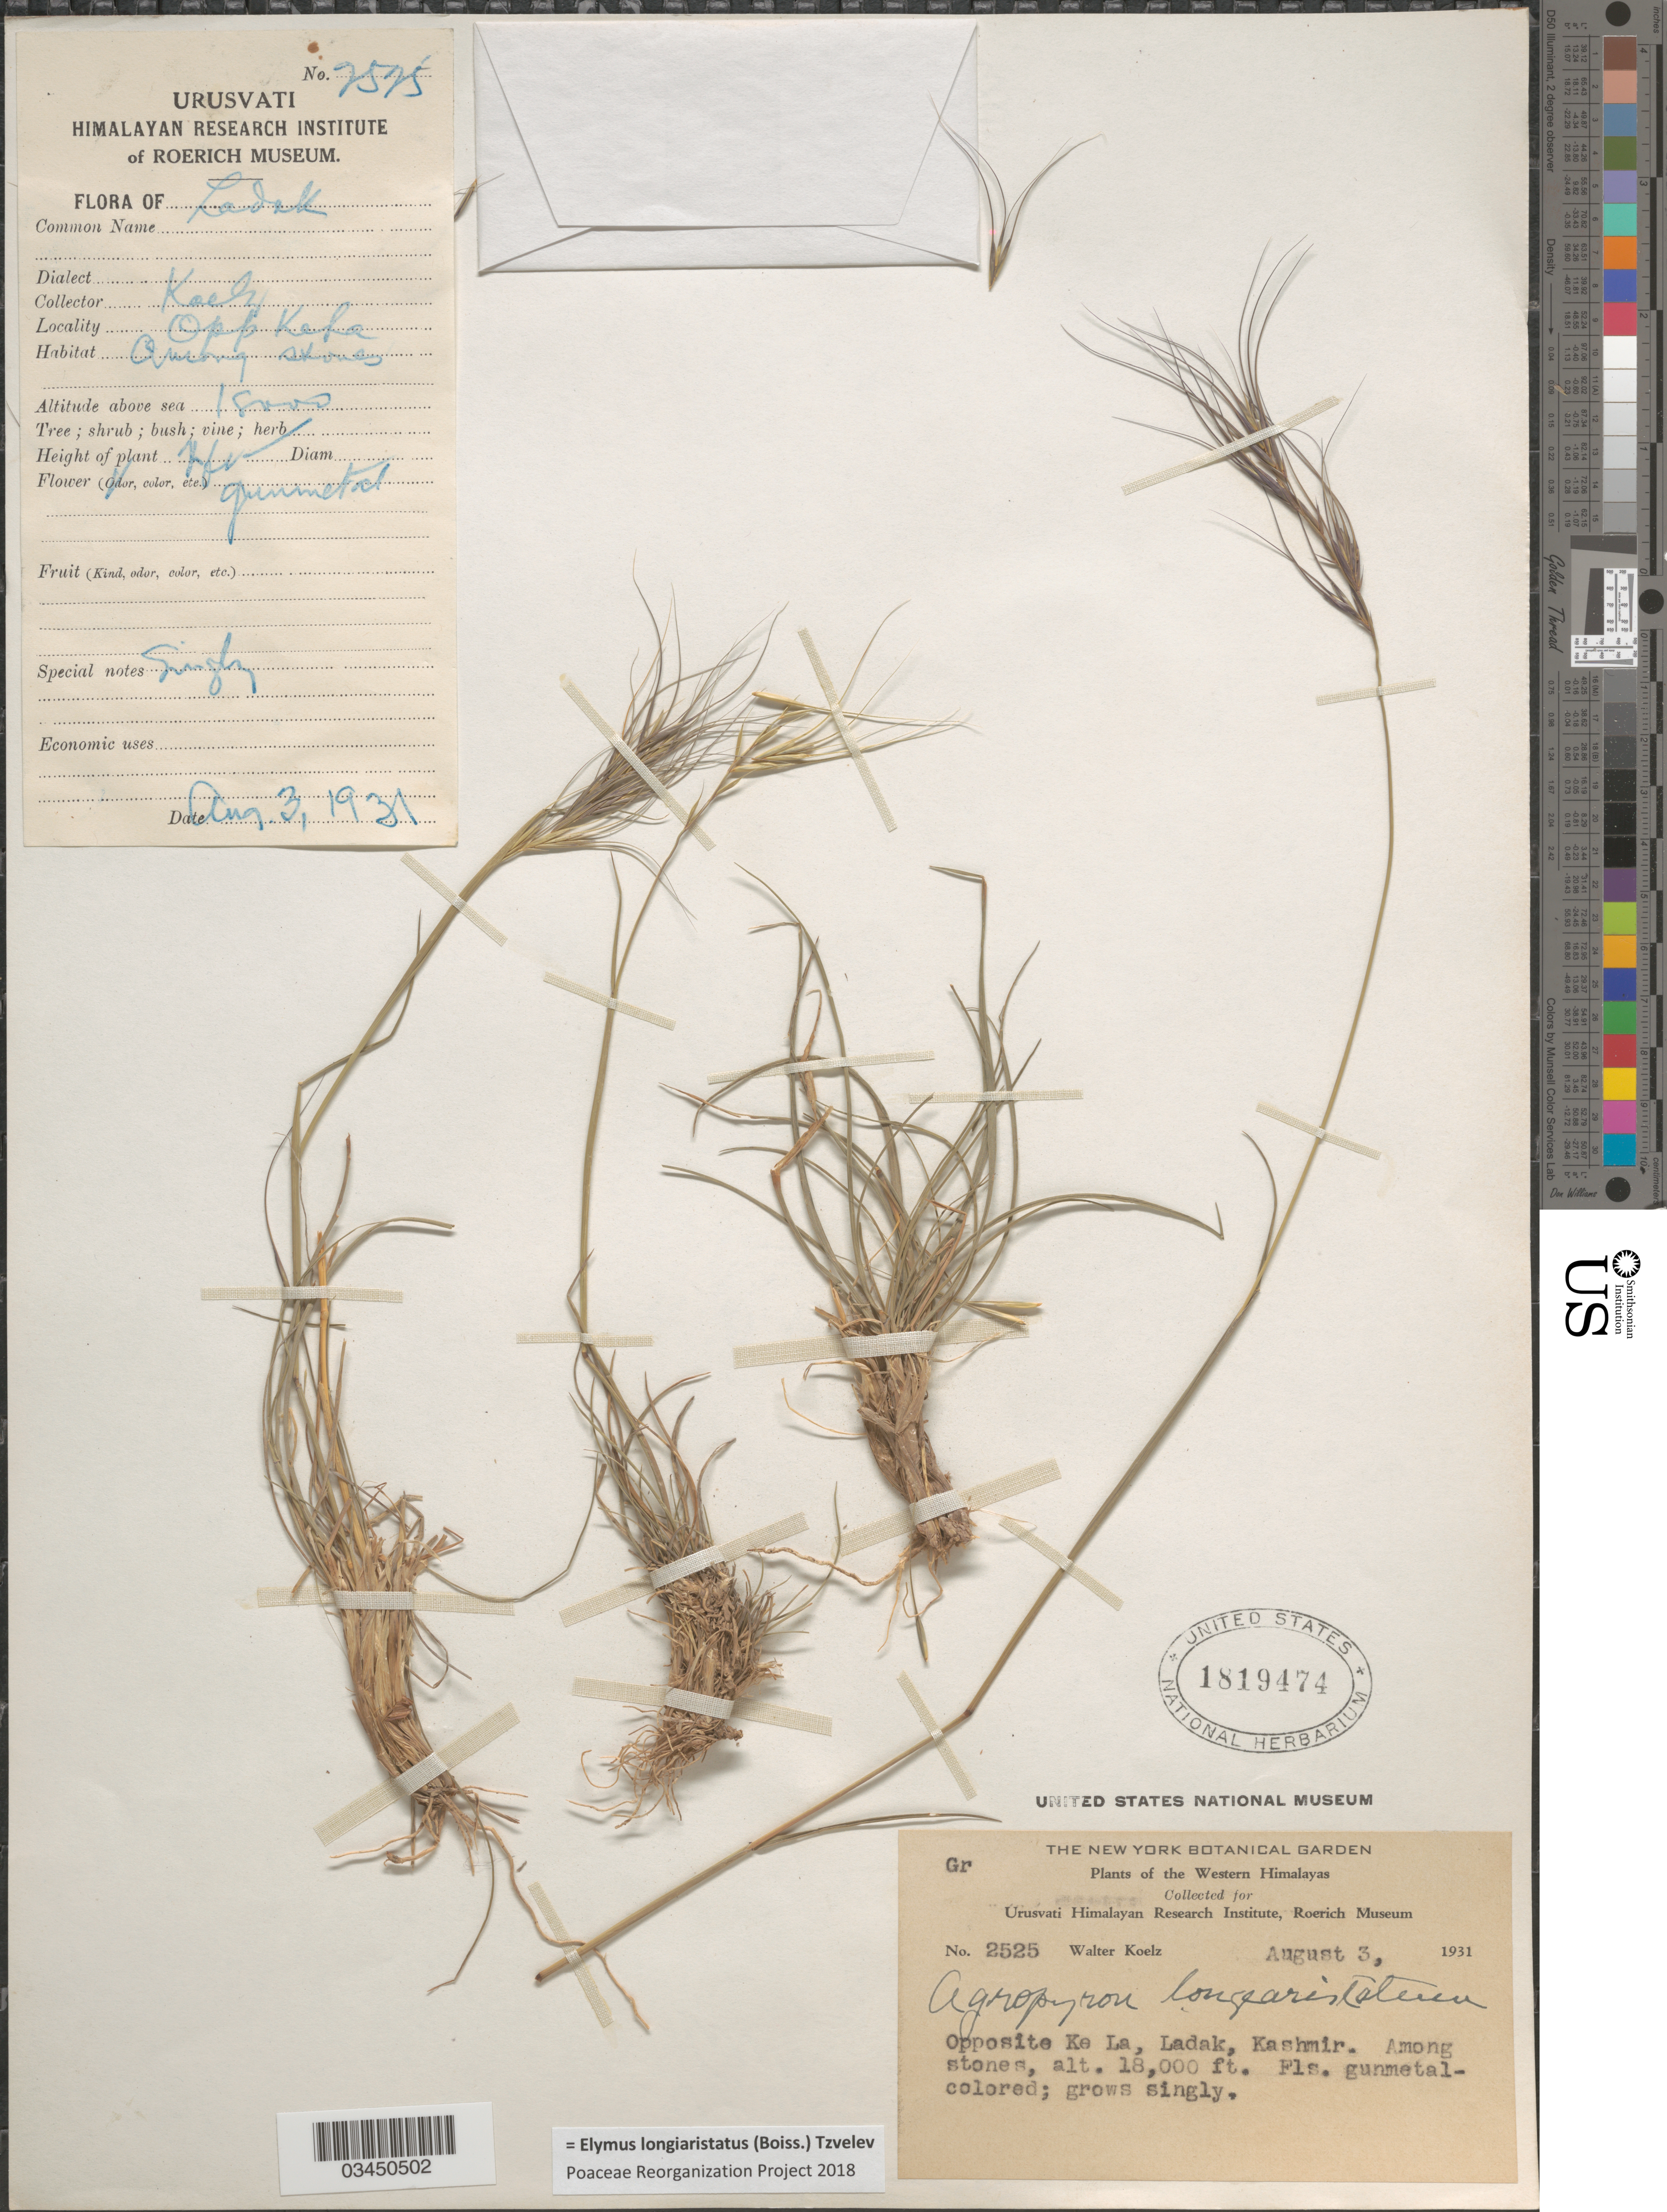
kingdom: Plantae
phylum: Tracheophyta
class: Liliopsida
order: Poales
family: Poaceae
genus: Elymus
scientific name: Elymus longiaristatus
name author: (Boiss.) Tzvelev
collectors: W. N. Koelz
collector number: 2525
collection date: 1931-08-03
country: India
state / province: Ladakh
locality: Western Himalayas. Opposite Ke La, Ladak, Kashmir. Among stones.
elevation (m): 5486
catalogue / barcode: US 1819474